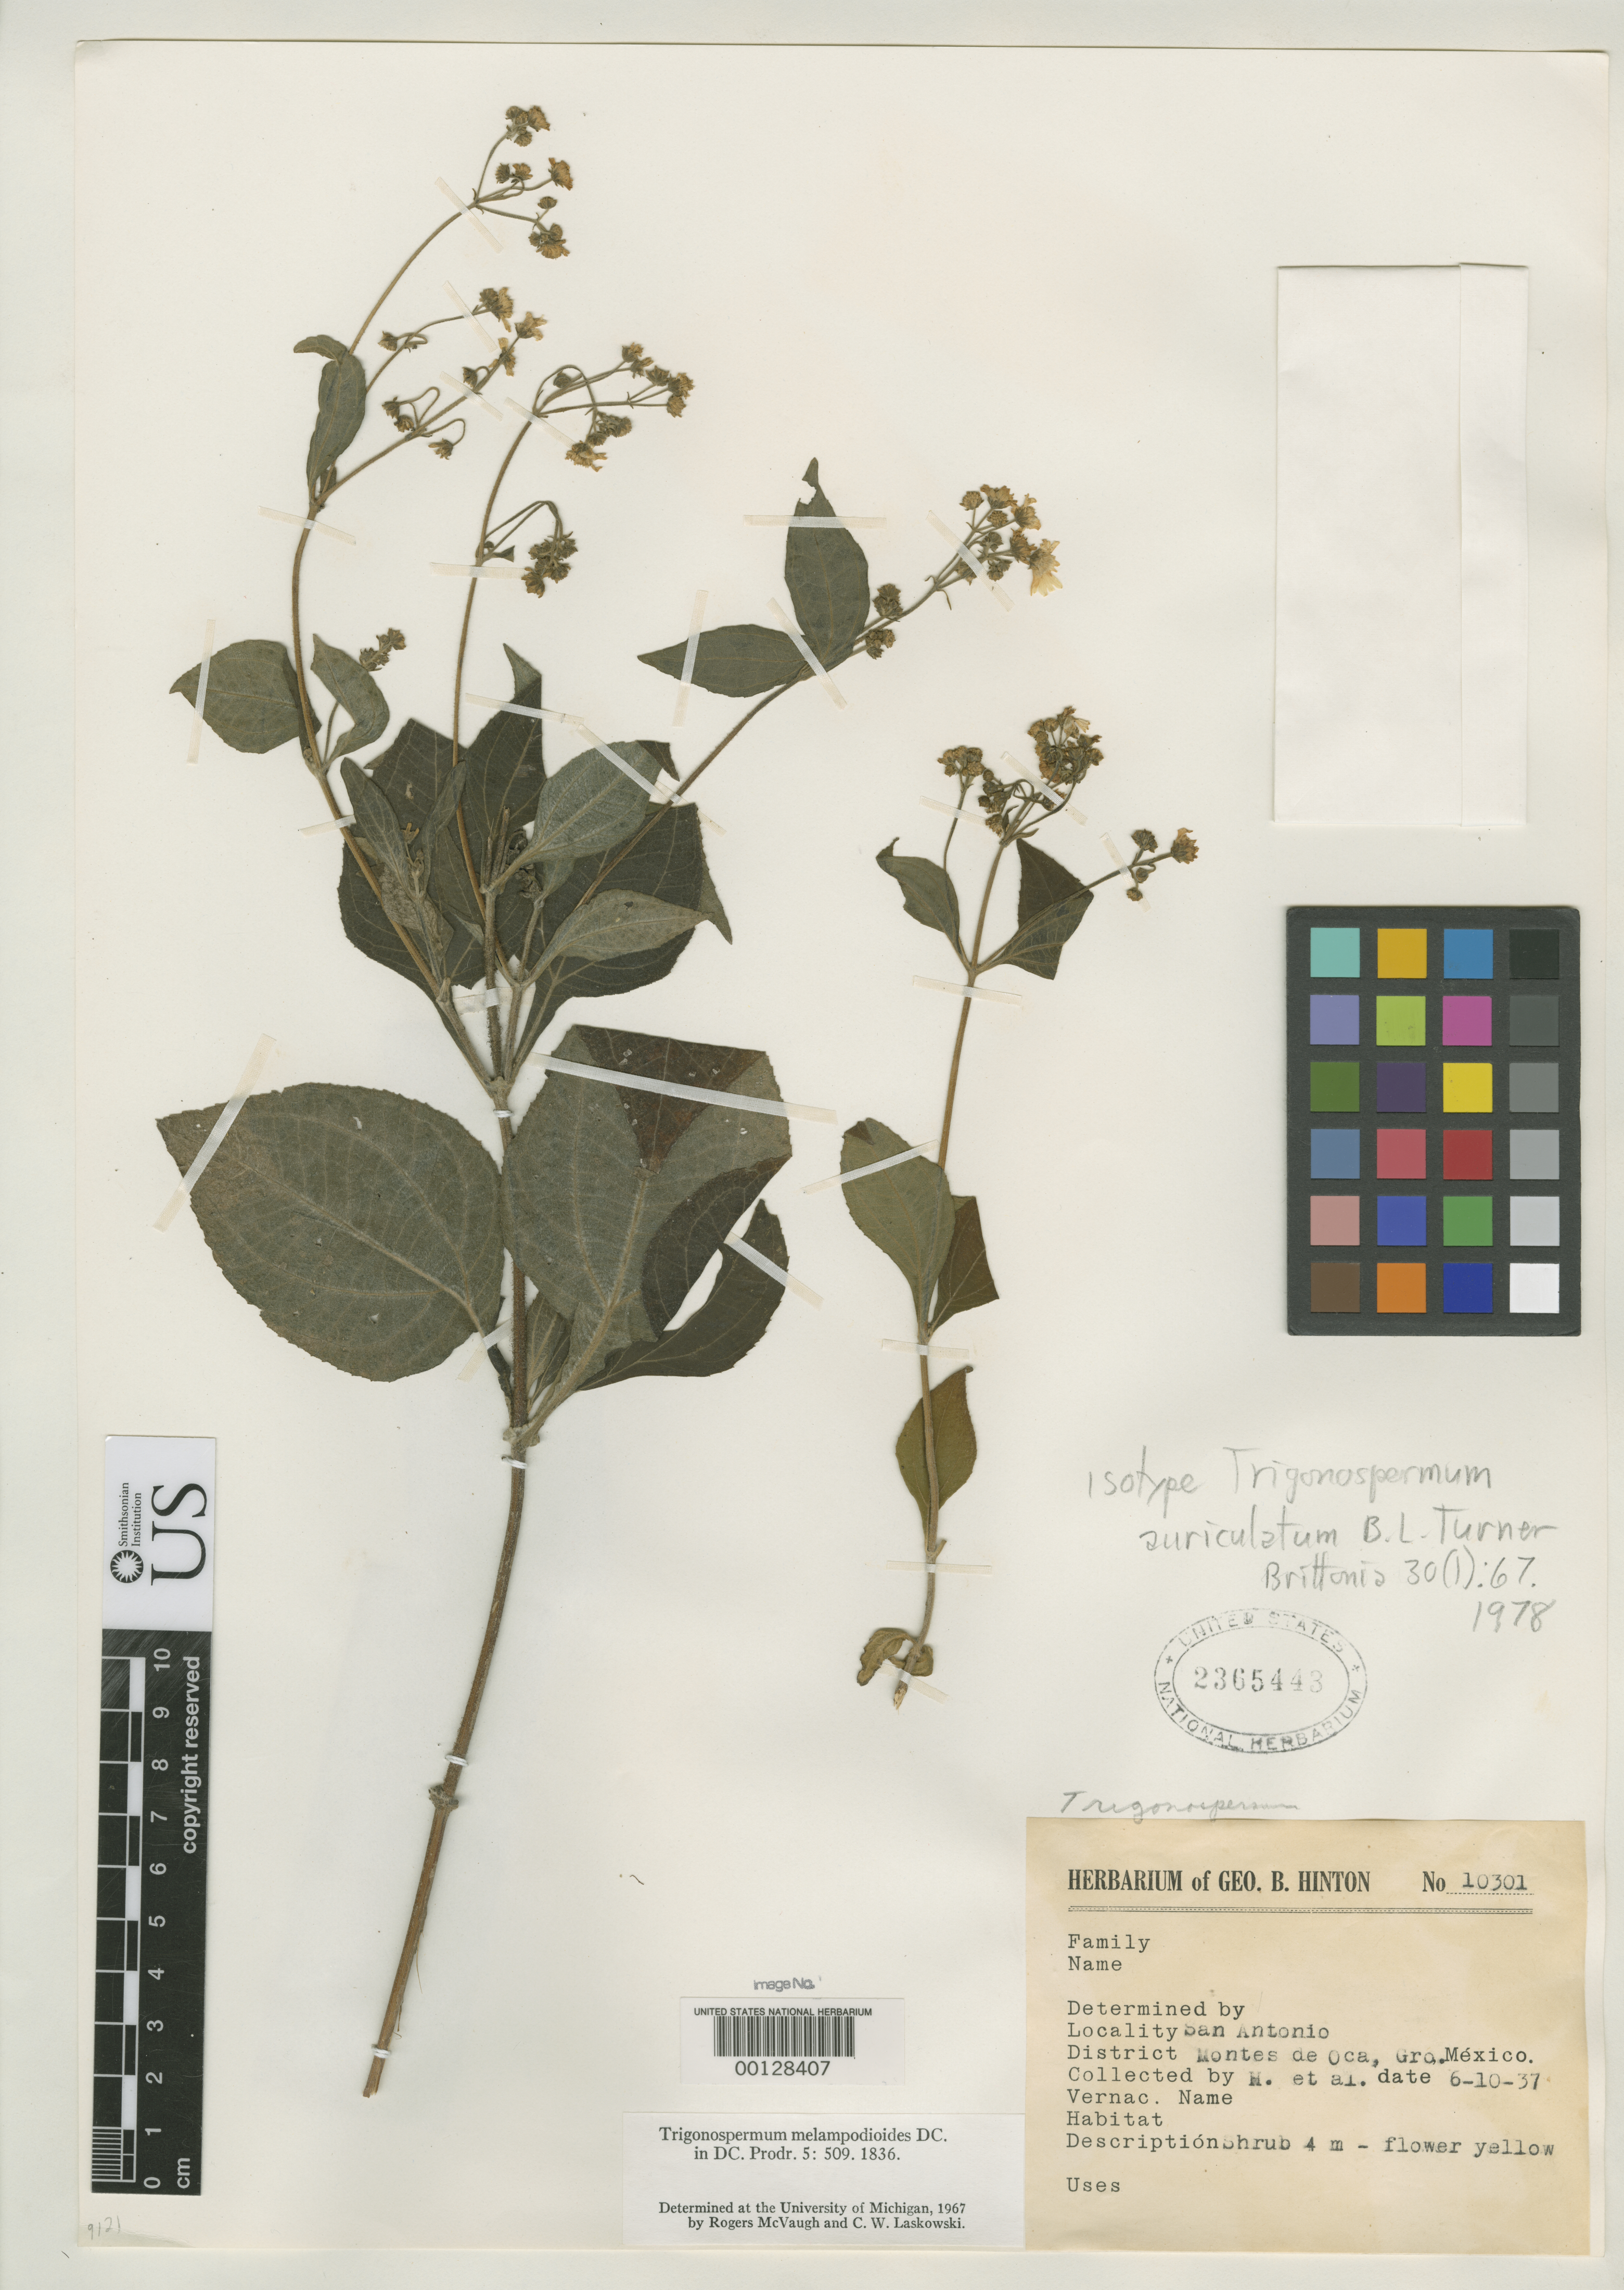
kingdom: Plantae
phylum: Tracheophyta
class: Magnoliopsida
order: Asterales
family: Asteraceae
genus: Trigonospermum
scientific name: Trigonospermum auriculatum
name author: B.L. Turner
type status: Isotype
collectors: G. B. Hinton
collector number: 10301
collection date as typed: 10 Jun 1937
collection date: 1937-06-10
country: Mexico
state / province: Guerrero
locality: Montes de Oca Dist., San Antonio.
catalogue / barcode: US 2365443